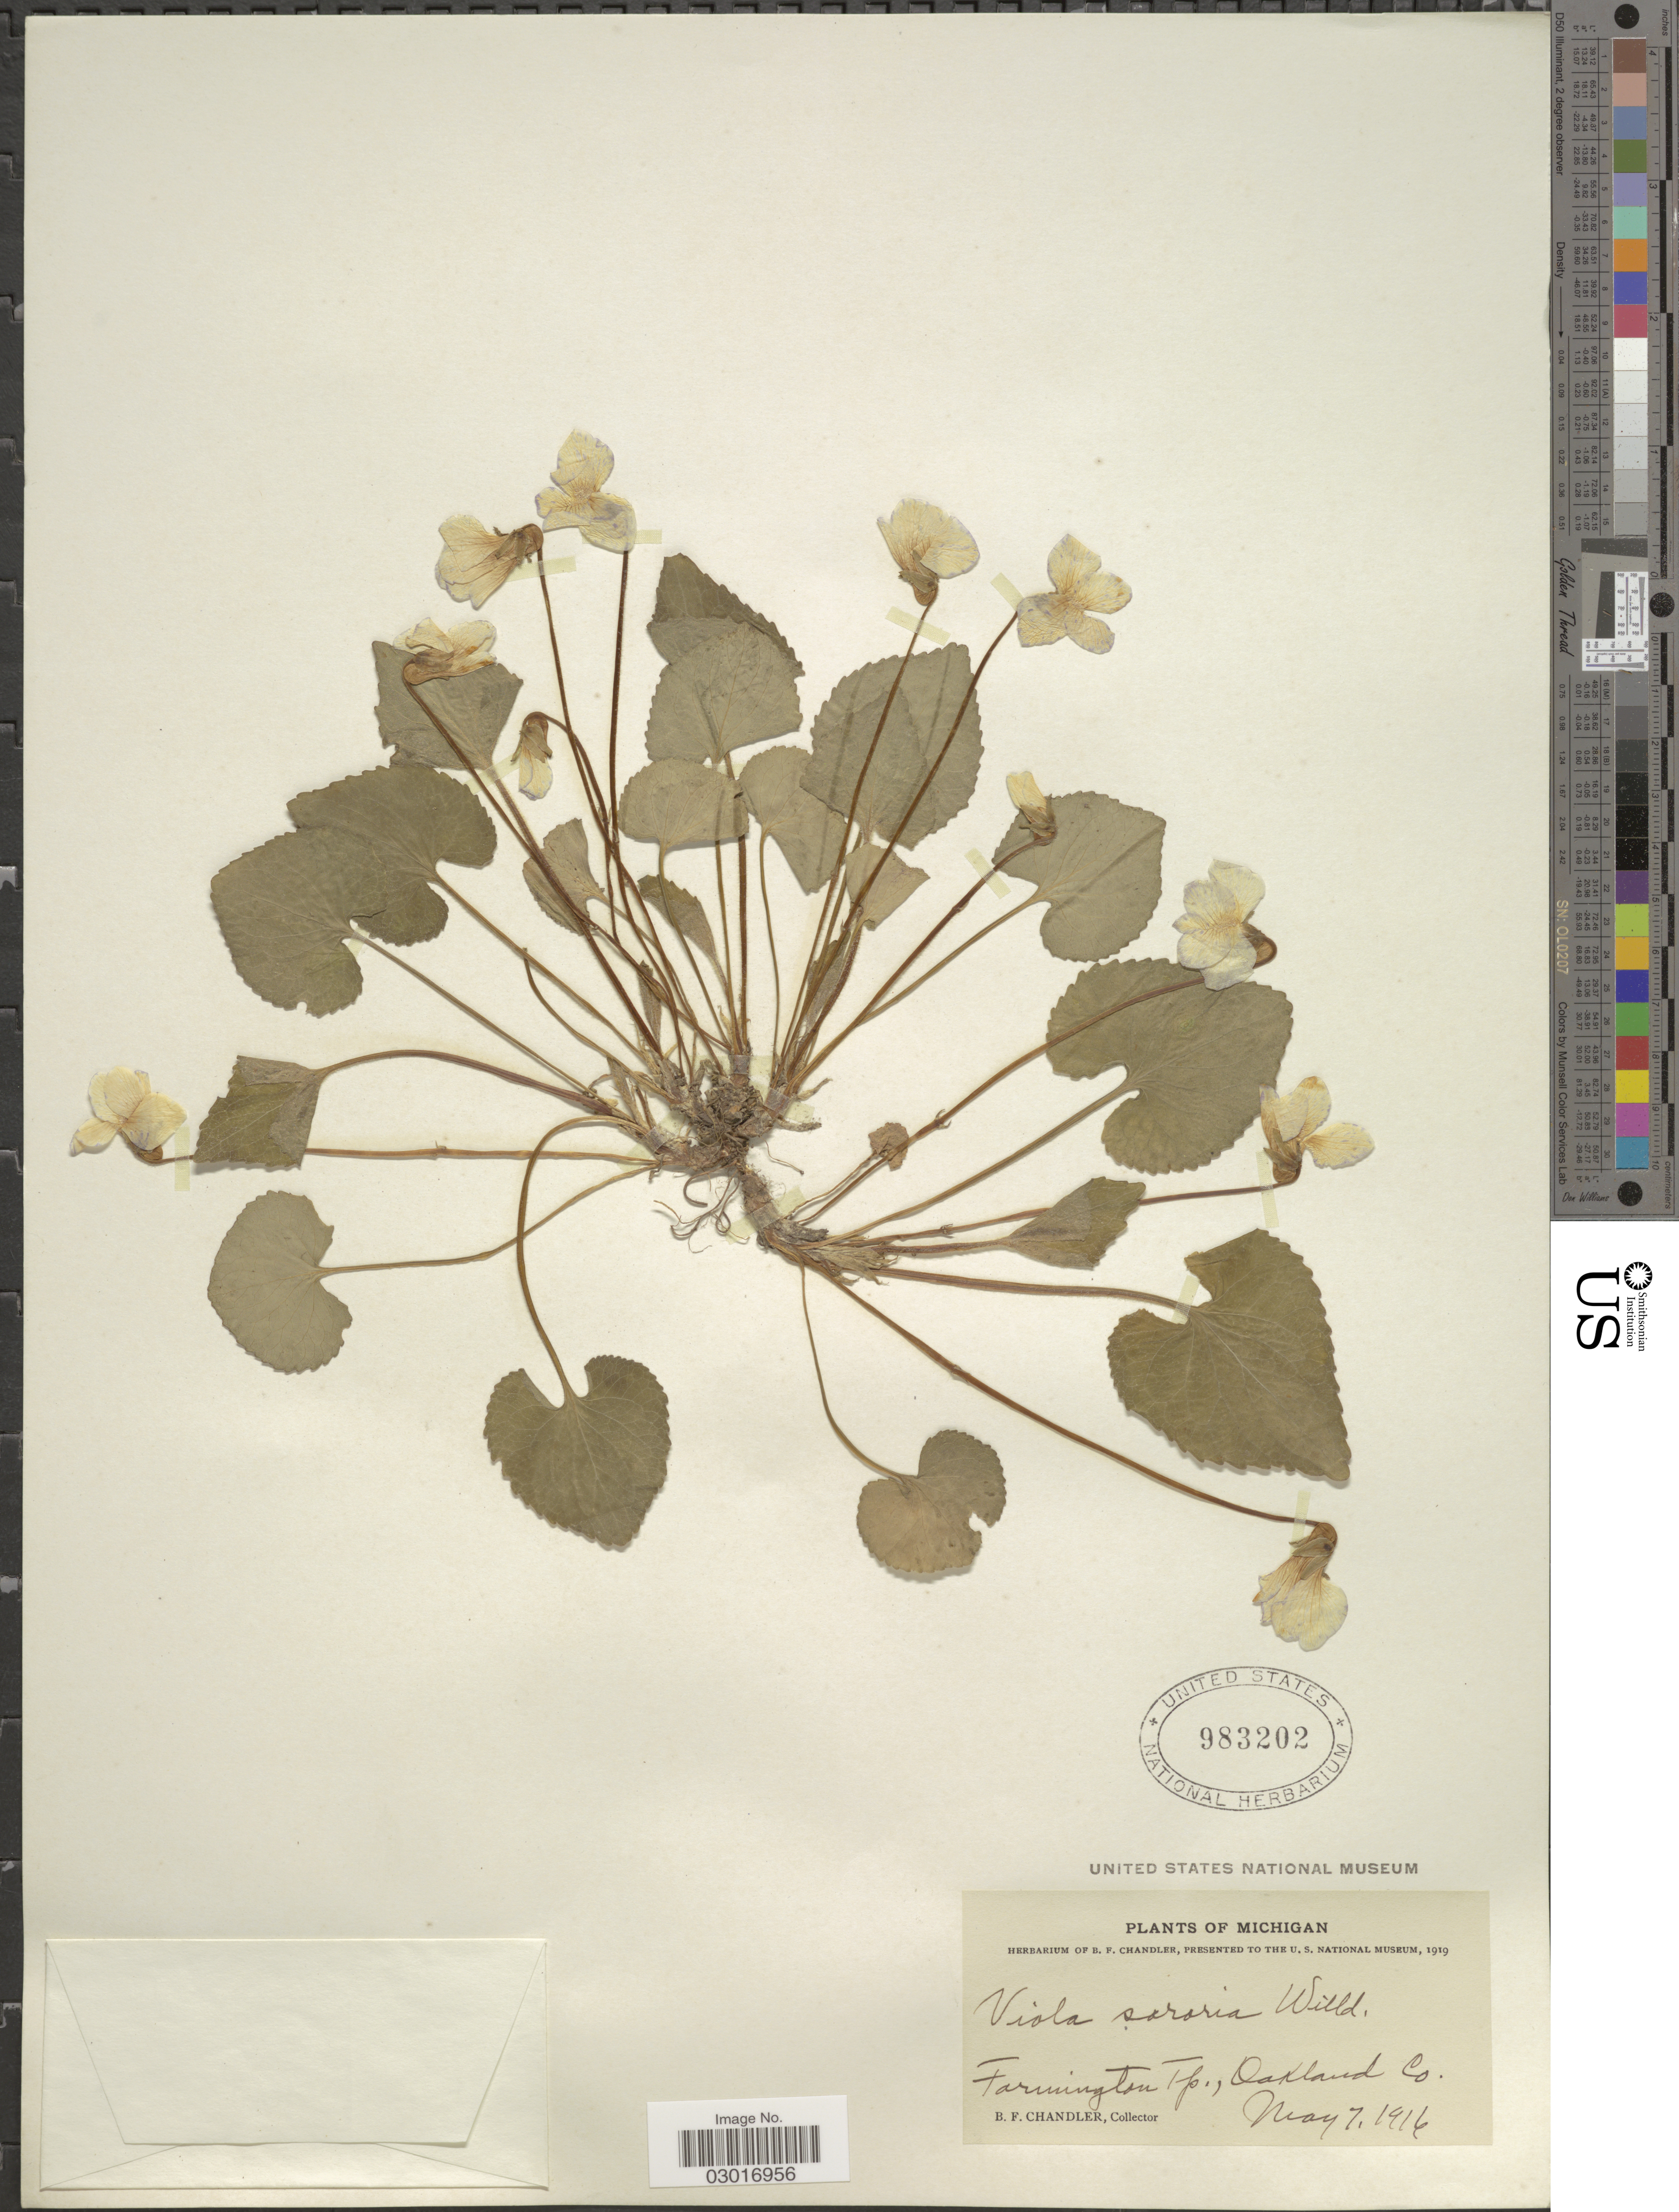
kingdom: Plantae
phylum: Tracheophyta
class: Magnoliopsida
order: Malpighiales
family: Violaceae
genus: Viola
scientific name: Viola sororia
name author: Willd.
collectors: B. F. Chandler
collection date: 1916-05-07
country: United States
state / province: Michigan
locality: Farmington Tp., Oakland Co.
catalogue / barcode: US 983202